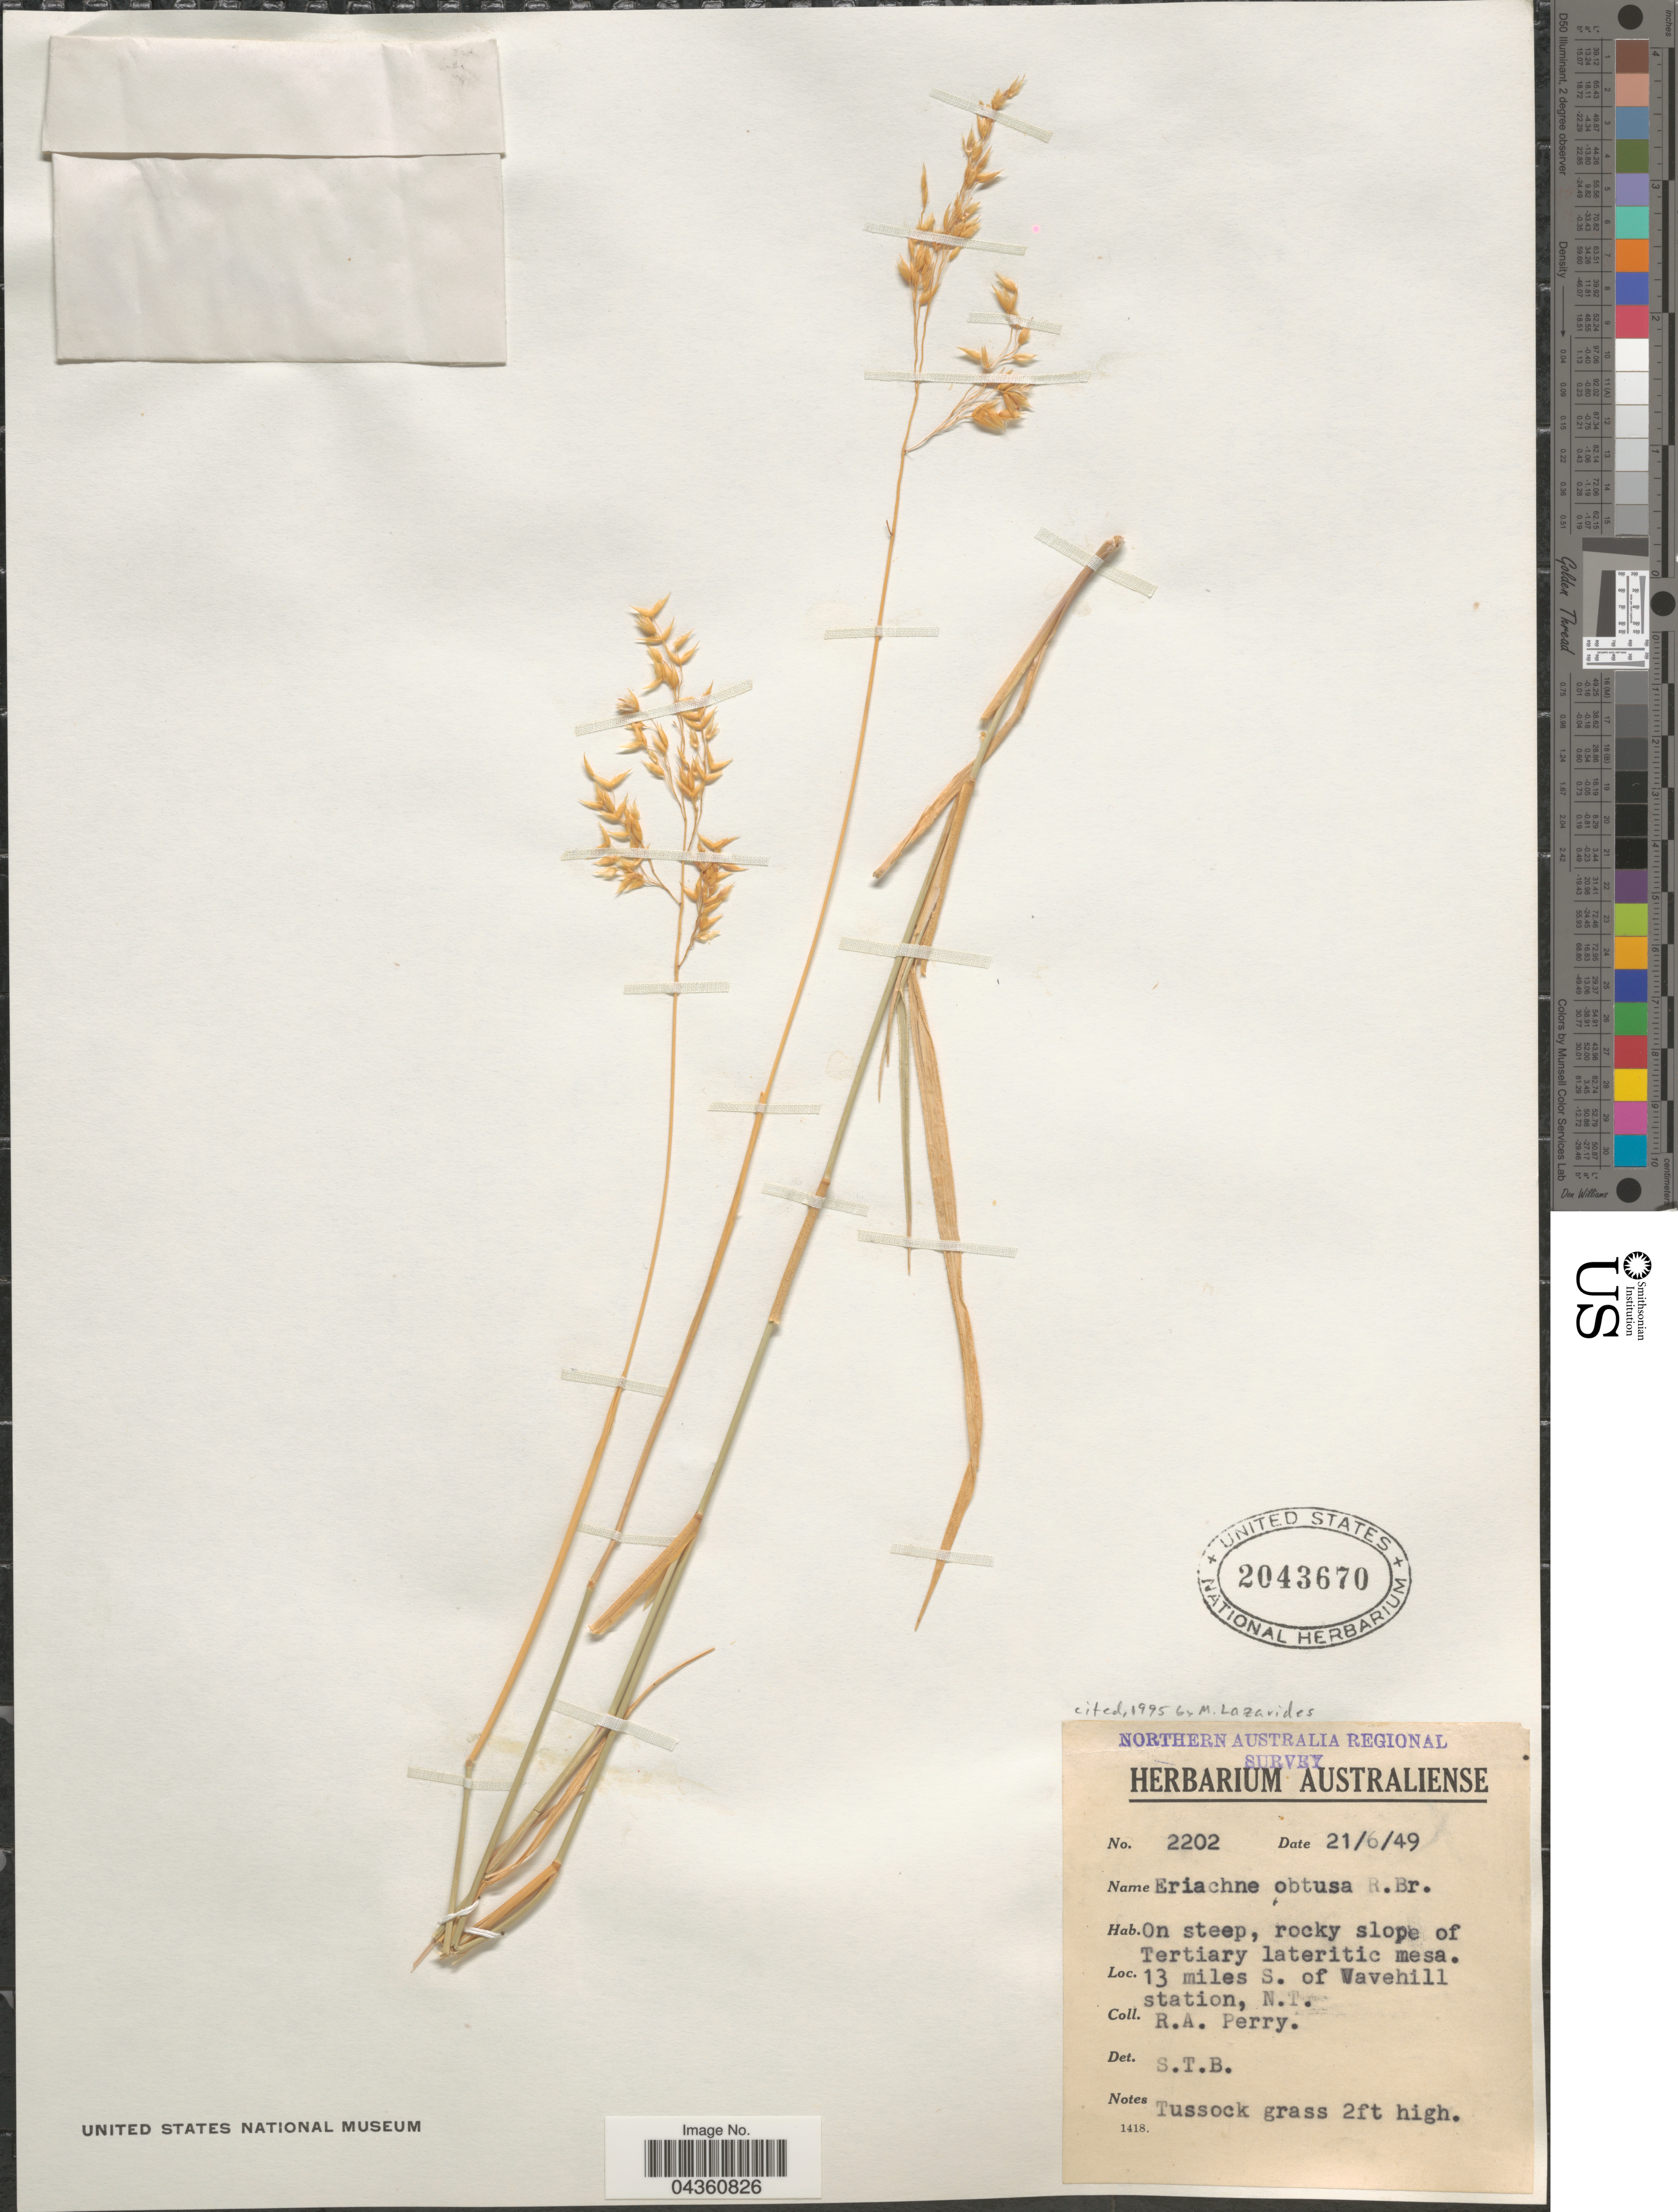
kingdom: Plantae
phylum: Tracheophyta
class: Liliopsida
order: Poales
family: Poaceae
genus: Eriachne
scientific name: Eriachne obtusa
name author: R. Br.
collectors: Perry, R. A.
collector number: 2202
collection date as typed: Transcribed d/m/y: 21/6/49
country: Australia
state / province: Northern Territory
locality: Northern Australia Regional Survey. 13 miles S. of Wavehill station.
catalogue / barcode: US 2043670